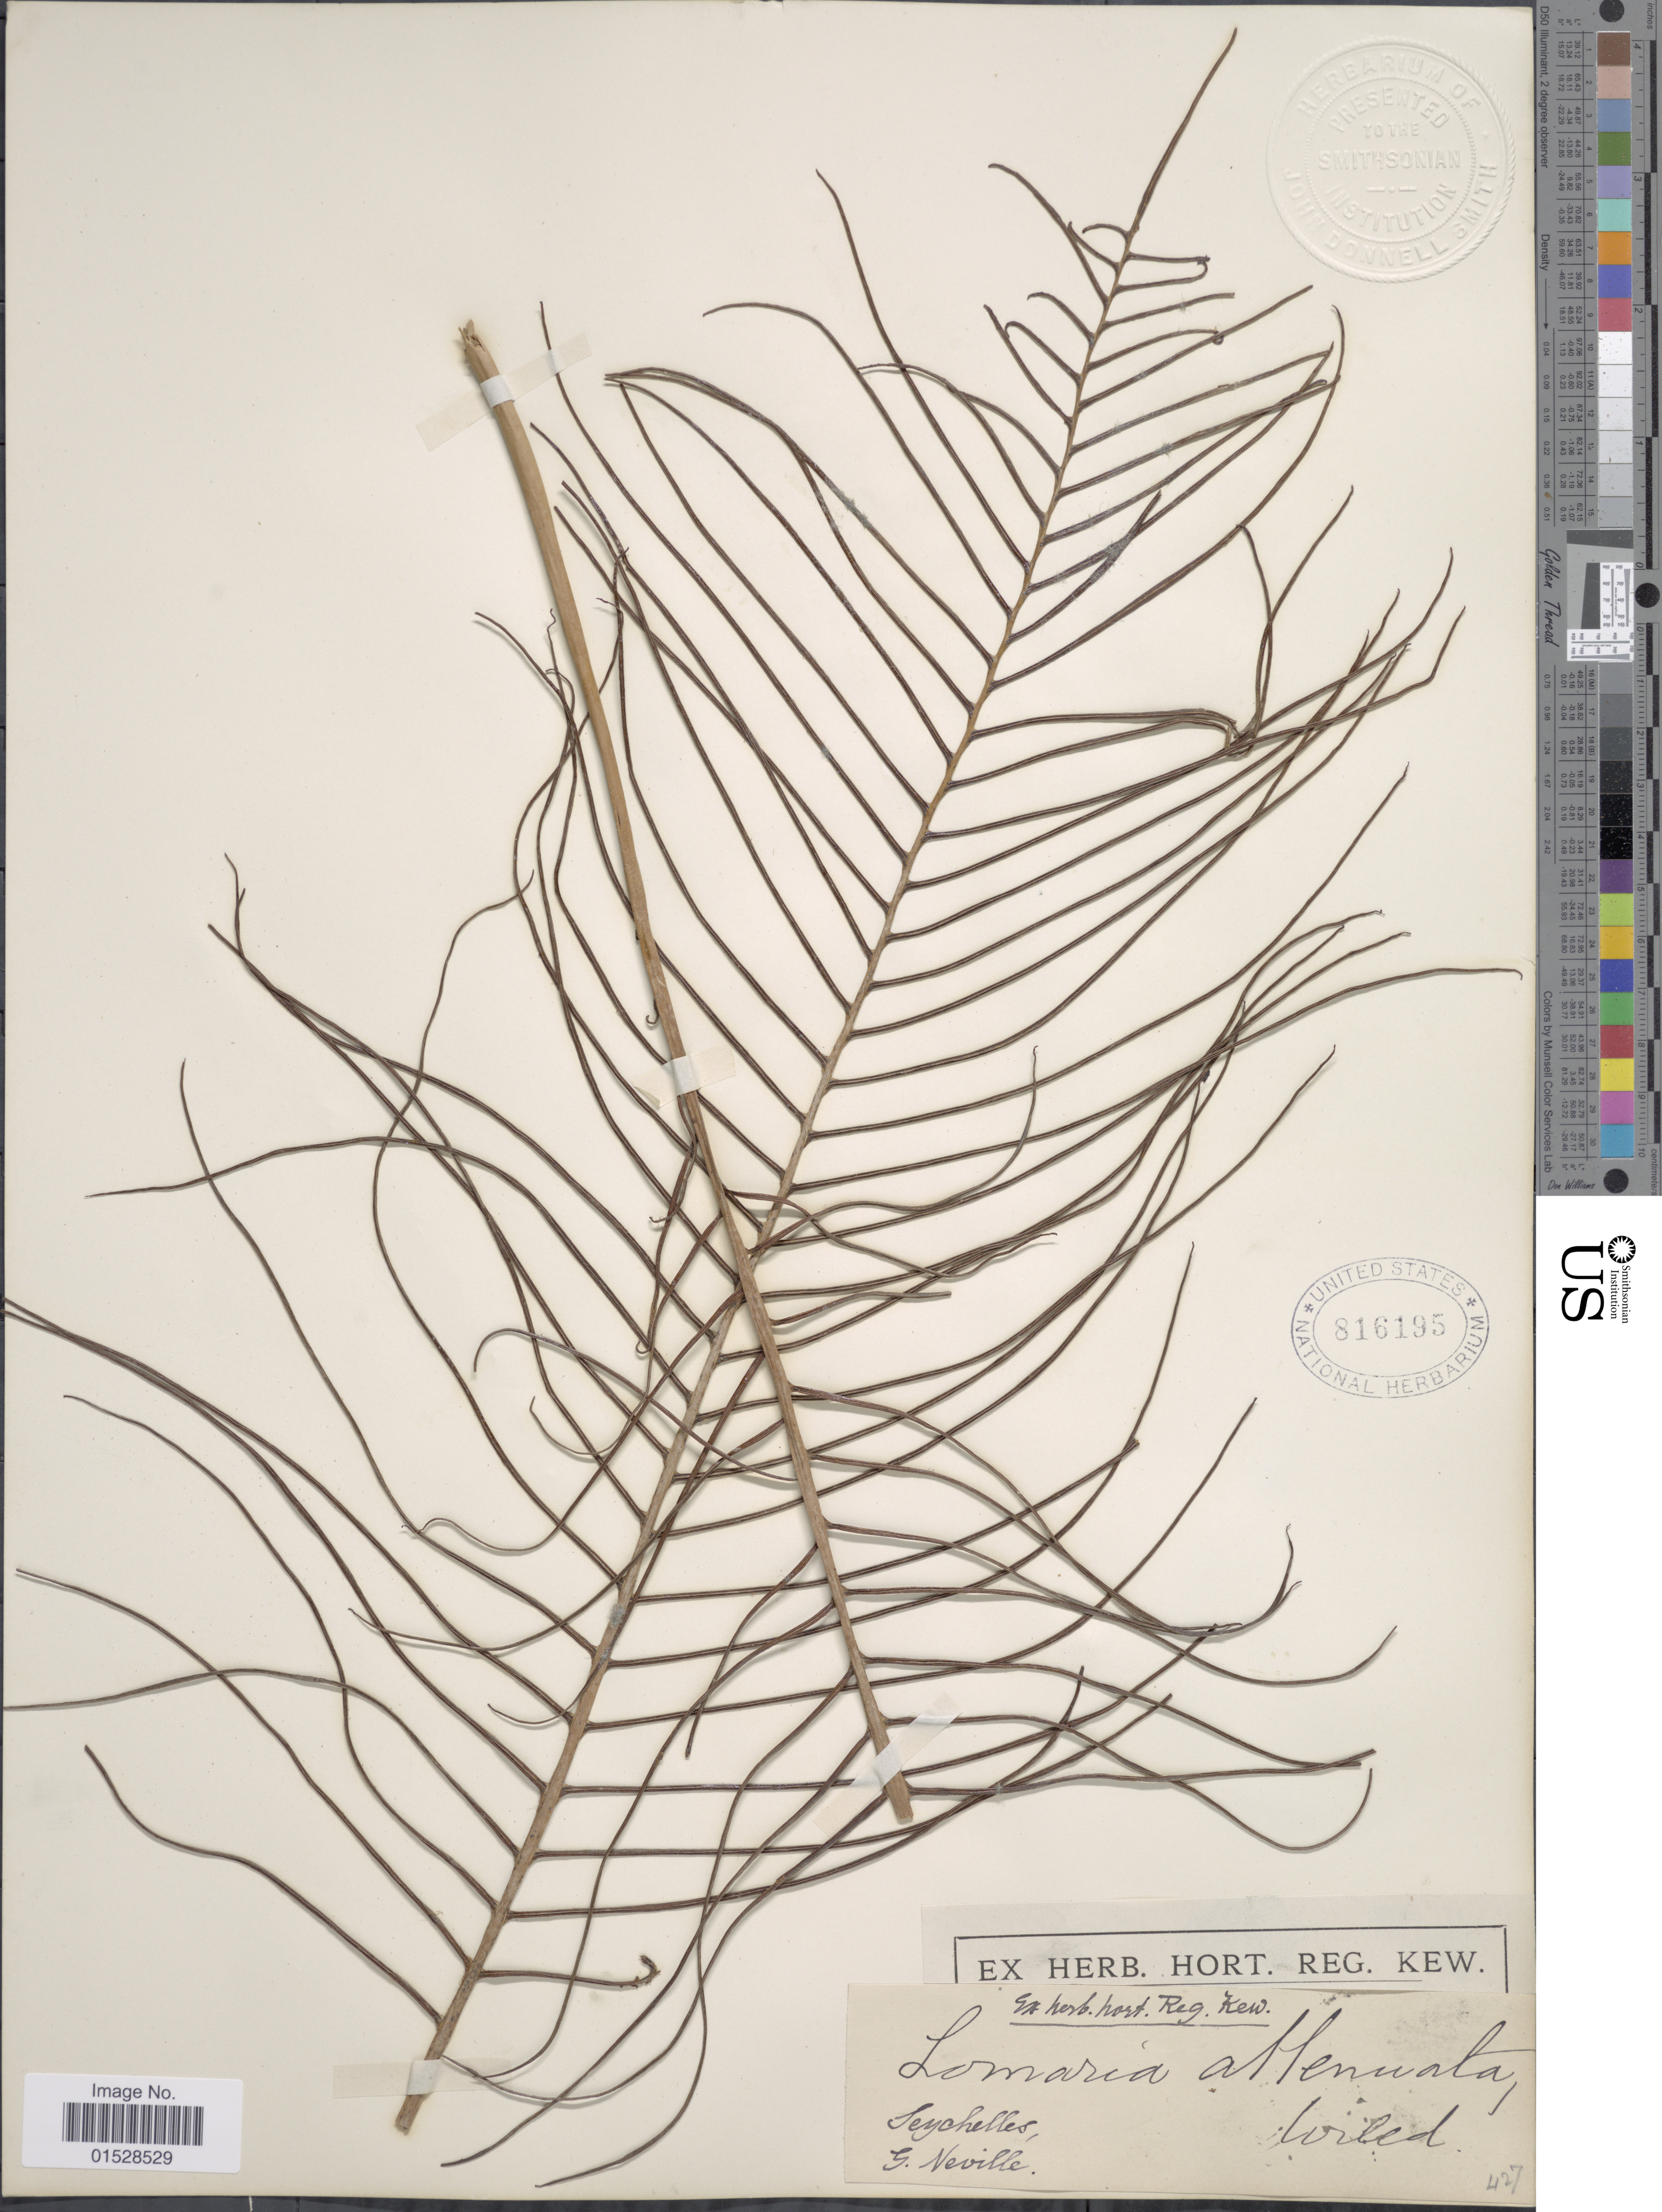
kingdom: Plantae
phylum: Tracheophyta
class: Polypodiopsida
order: Polypodiales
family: Blechnaceae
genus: Blechnum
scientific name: Blechnum attenuatum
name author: (Sw.) Mett.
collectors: G. Neville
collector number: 427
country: Seychelles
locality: Seychelles, doiled. [interpreted]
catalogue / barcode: US 816195